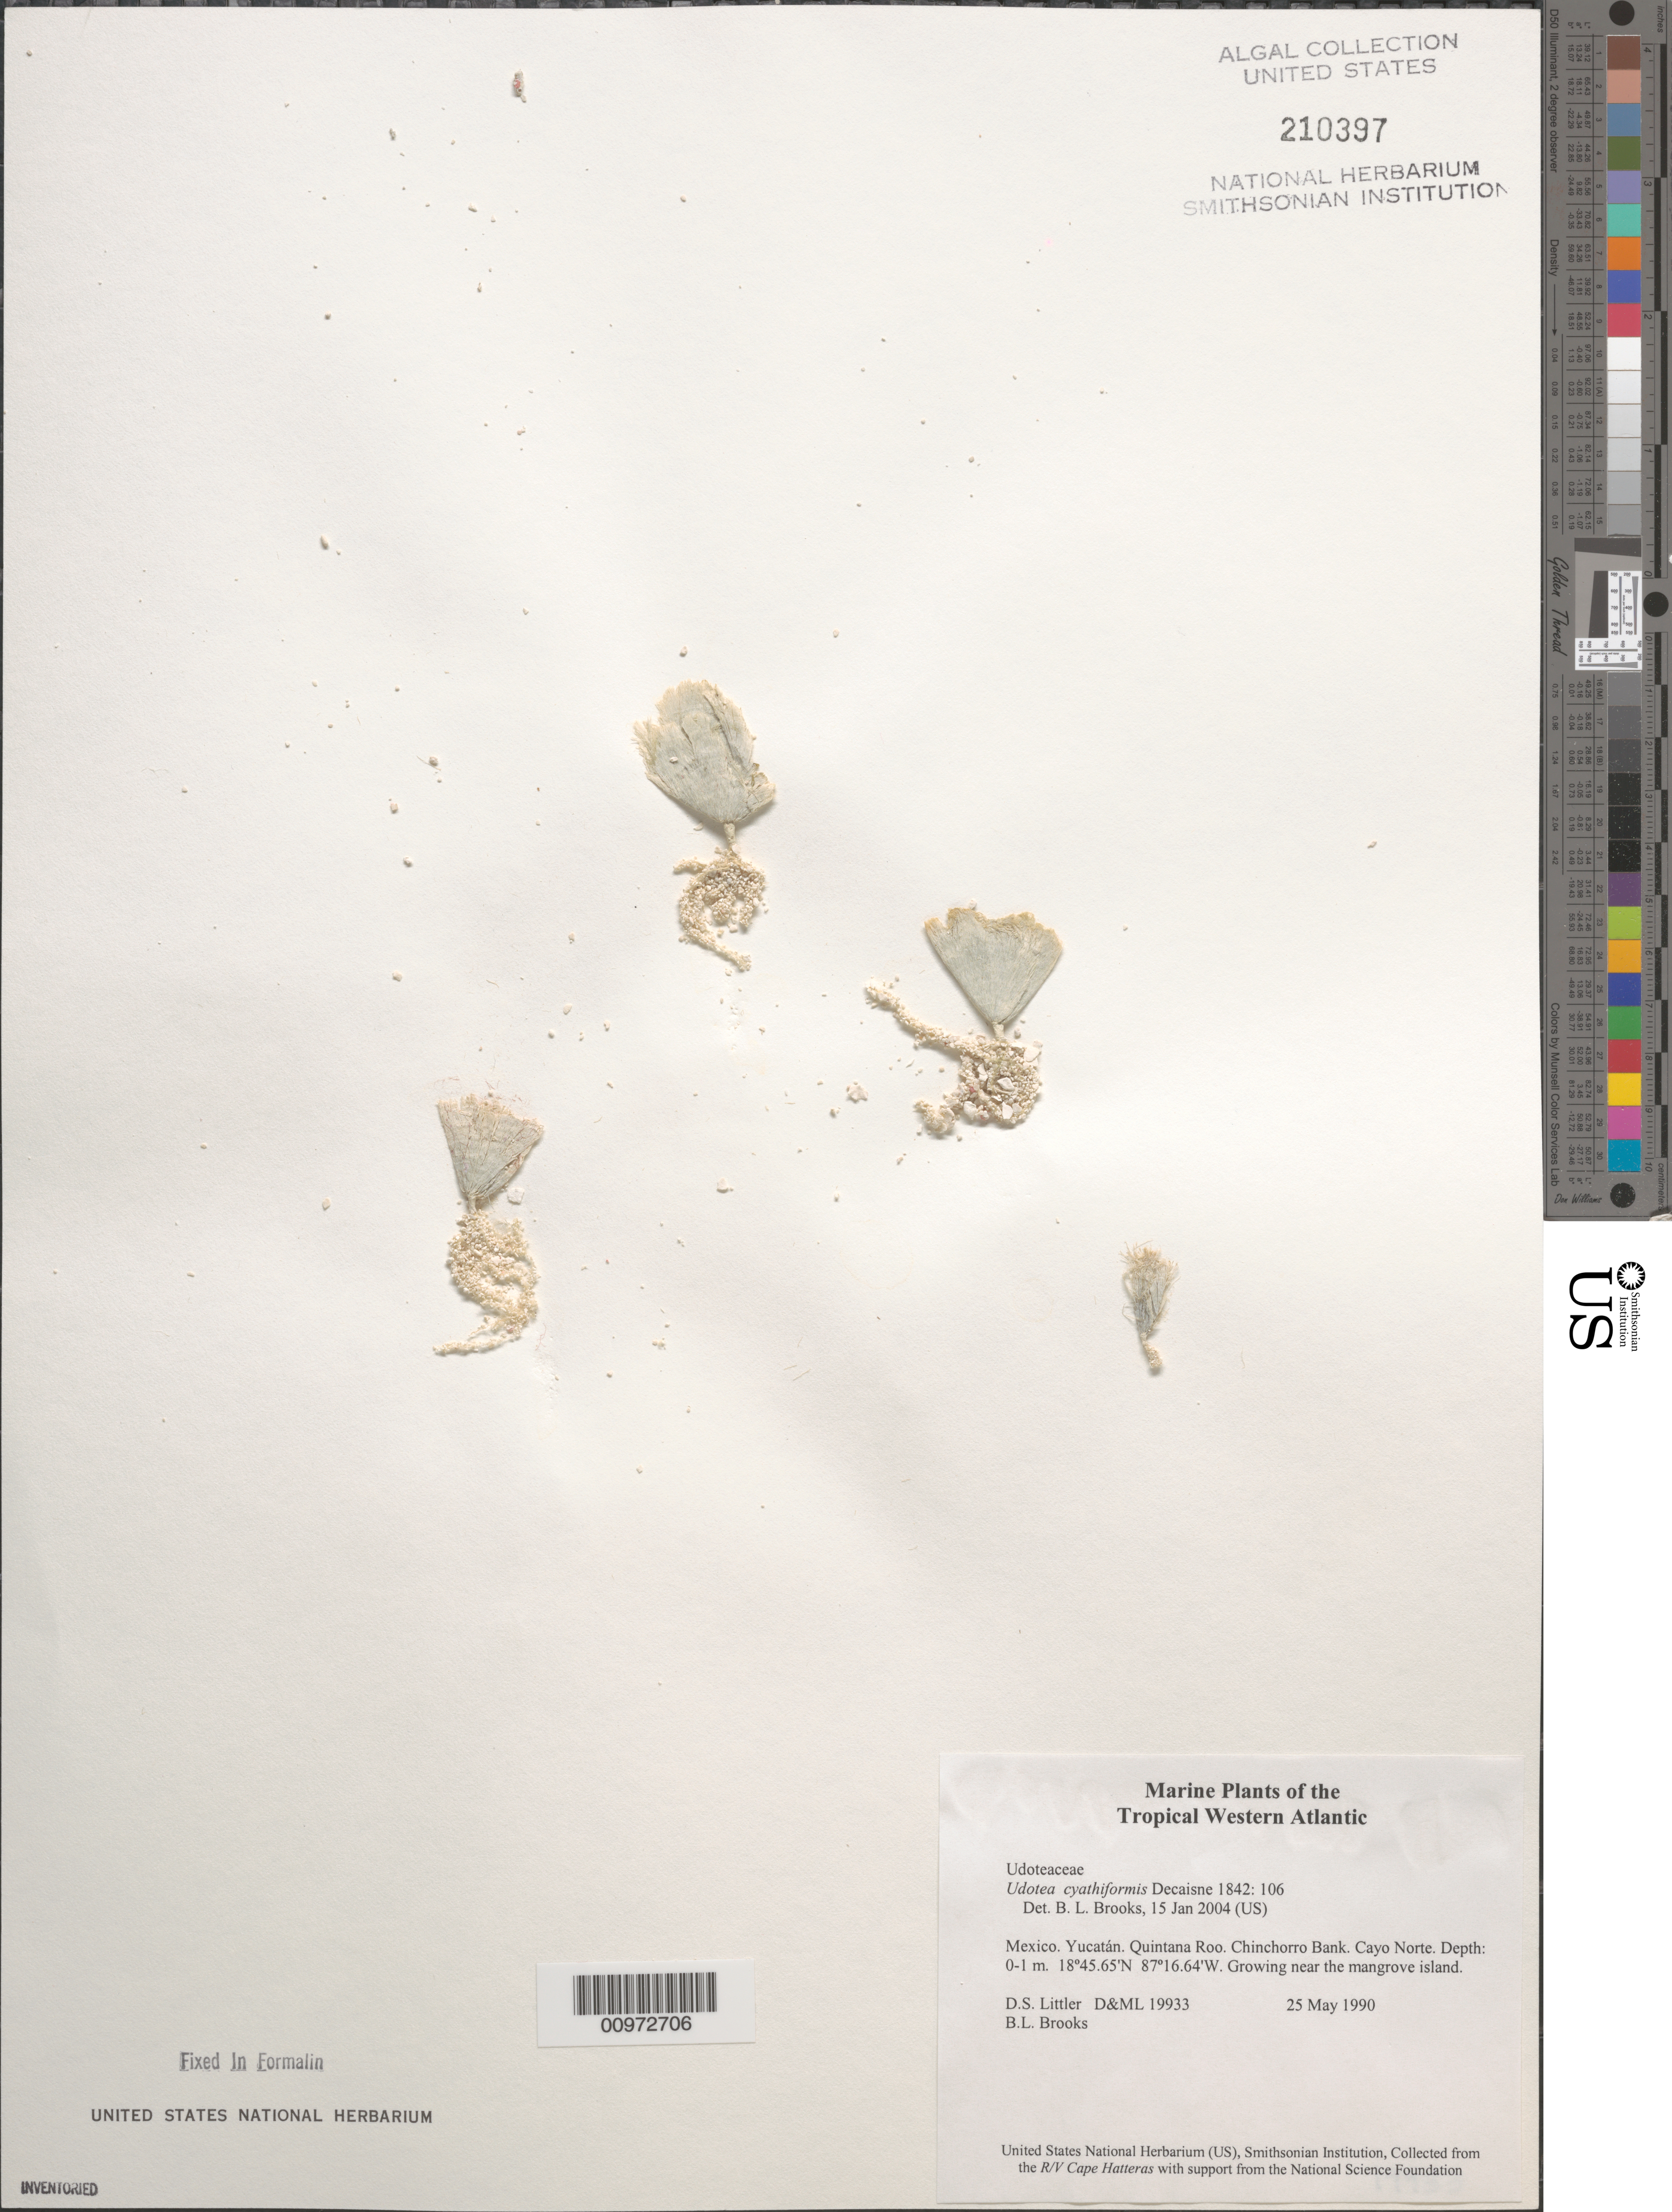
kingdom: Plantae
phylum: Chlorophyta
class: Ulvophyceae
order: Bryopsidales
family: Udoteaceae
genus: Udotea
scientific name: Udotea cyathiformis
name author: Decne.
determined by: Brooks, B. L., (BOT), Smithsonian Institution - National Museum of Natural History (UNITED STATES)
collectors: D. S. Littler & B. Brooks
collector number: D&ML 19933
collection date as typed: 25 May 1990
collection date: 1990-05-25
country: Mexico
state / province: Quintana Roo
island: Cayo Norte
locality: Chinchorro Bank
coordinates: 18 45.65'N, 87 16.64'W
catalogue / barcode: US 210397